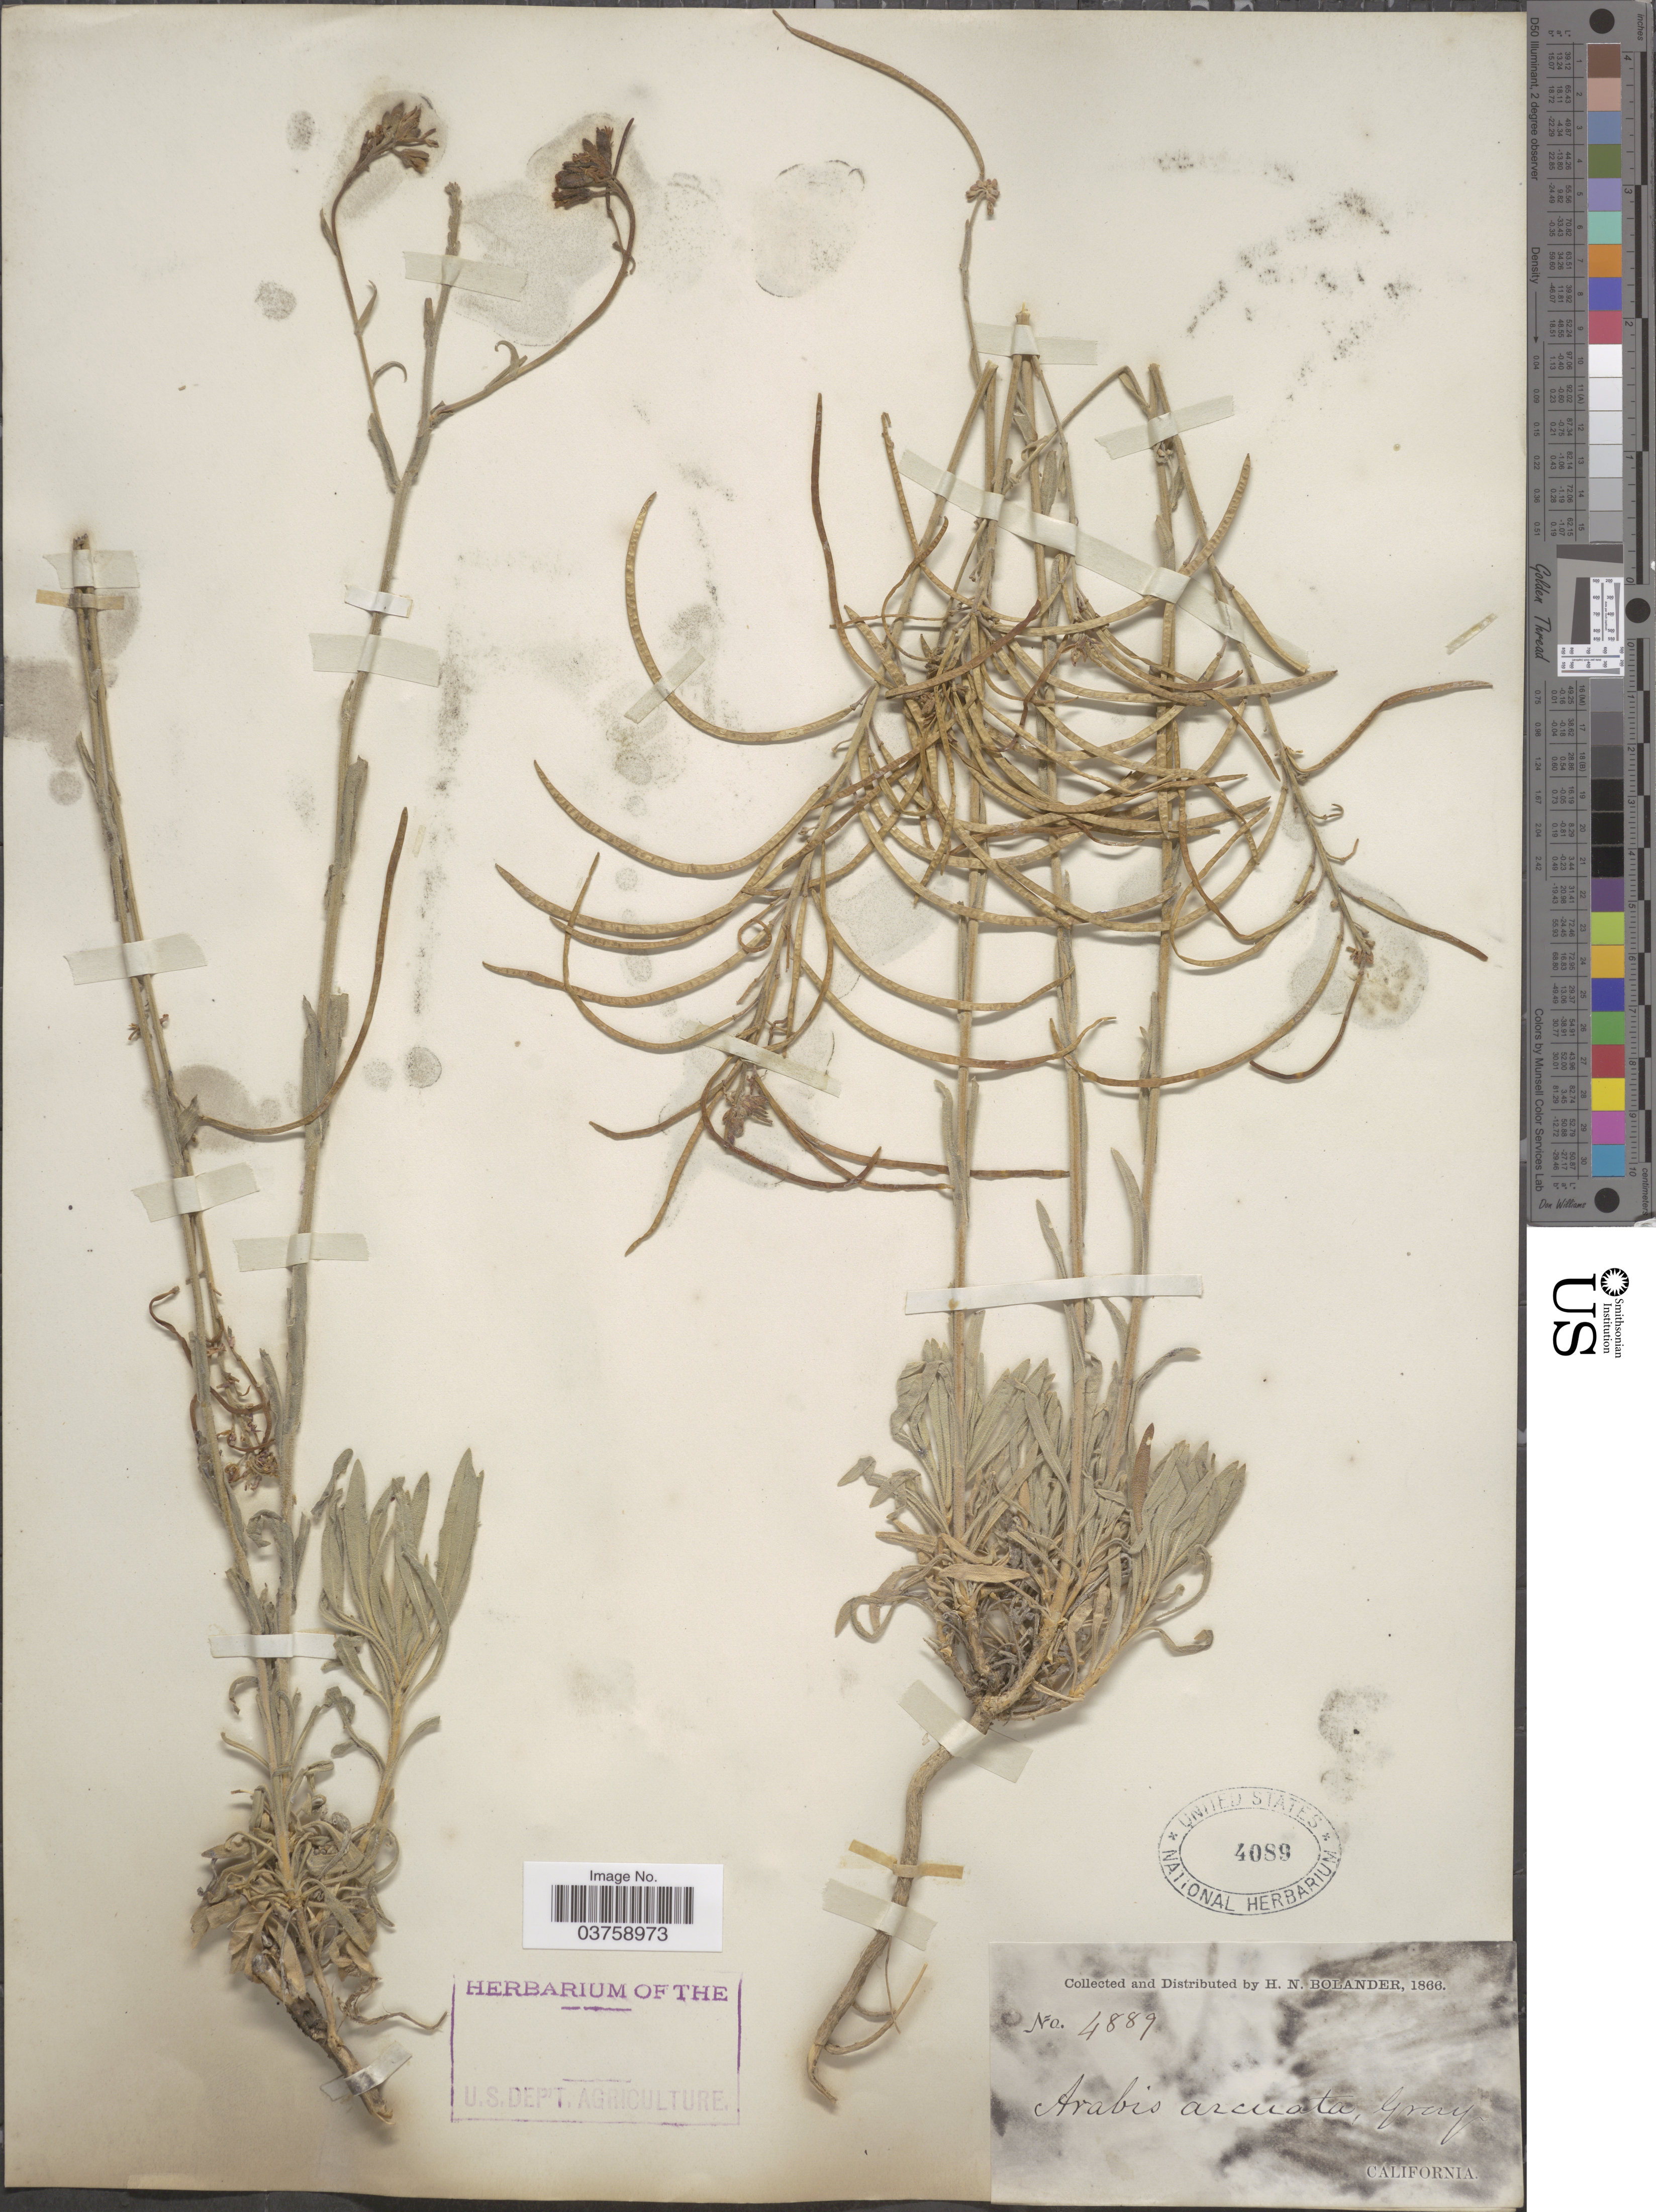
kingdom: Plantae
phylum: Tracheophyta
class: Magnoliopsida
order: Brassicales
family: Brassicaceae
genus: Arabis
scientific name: Arabis sparsiflora var. arcuata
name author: (Nutt.) Rollins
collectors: H. Bolander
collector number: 4889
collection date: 1866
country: United States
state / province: California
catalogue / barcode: US 4089